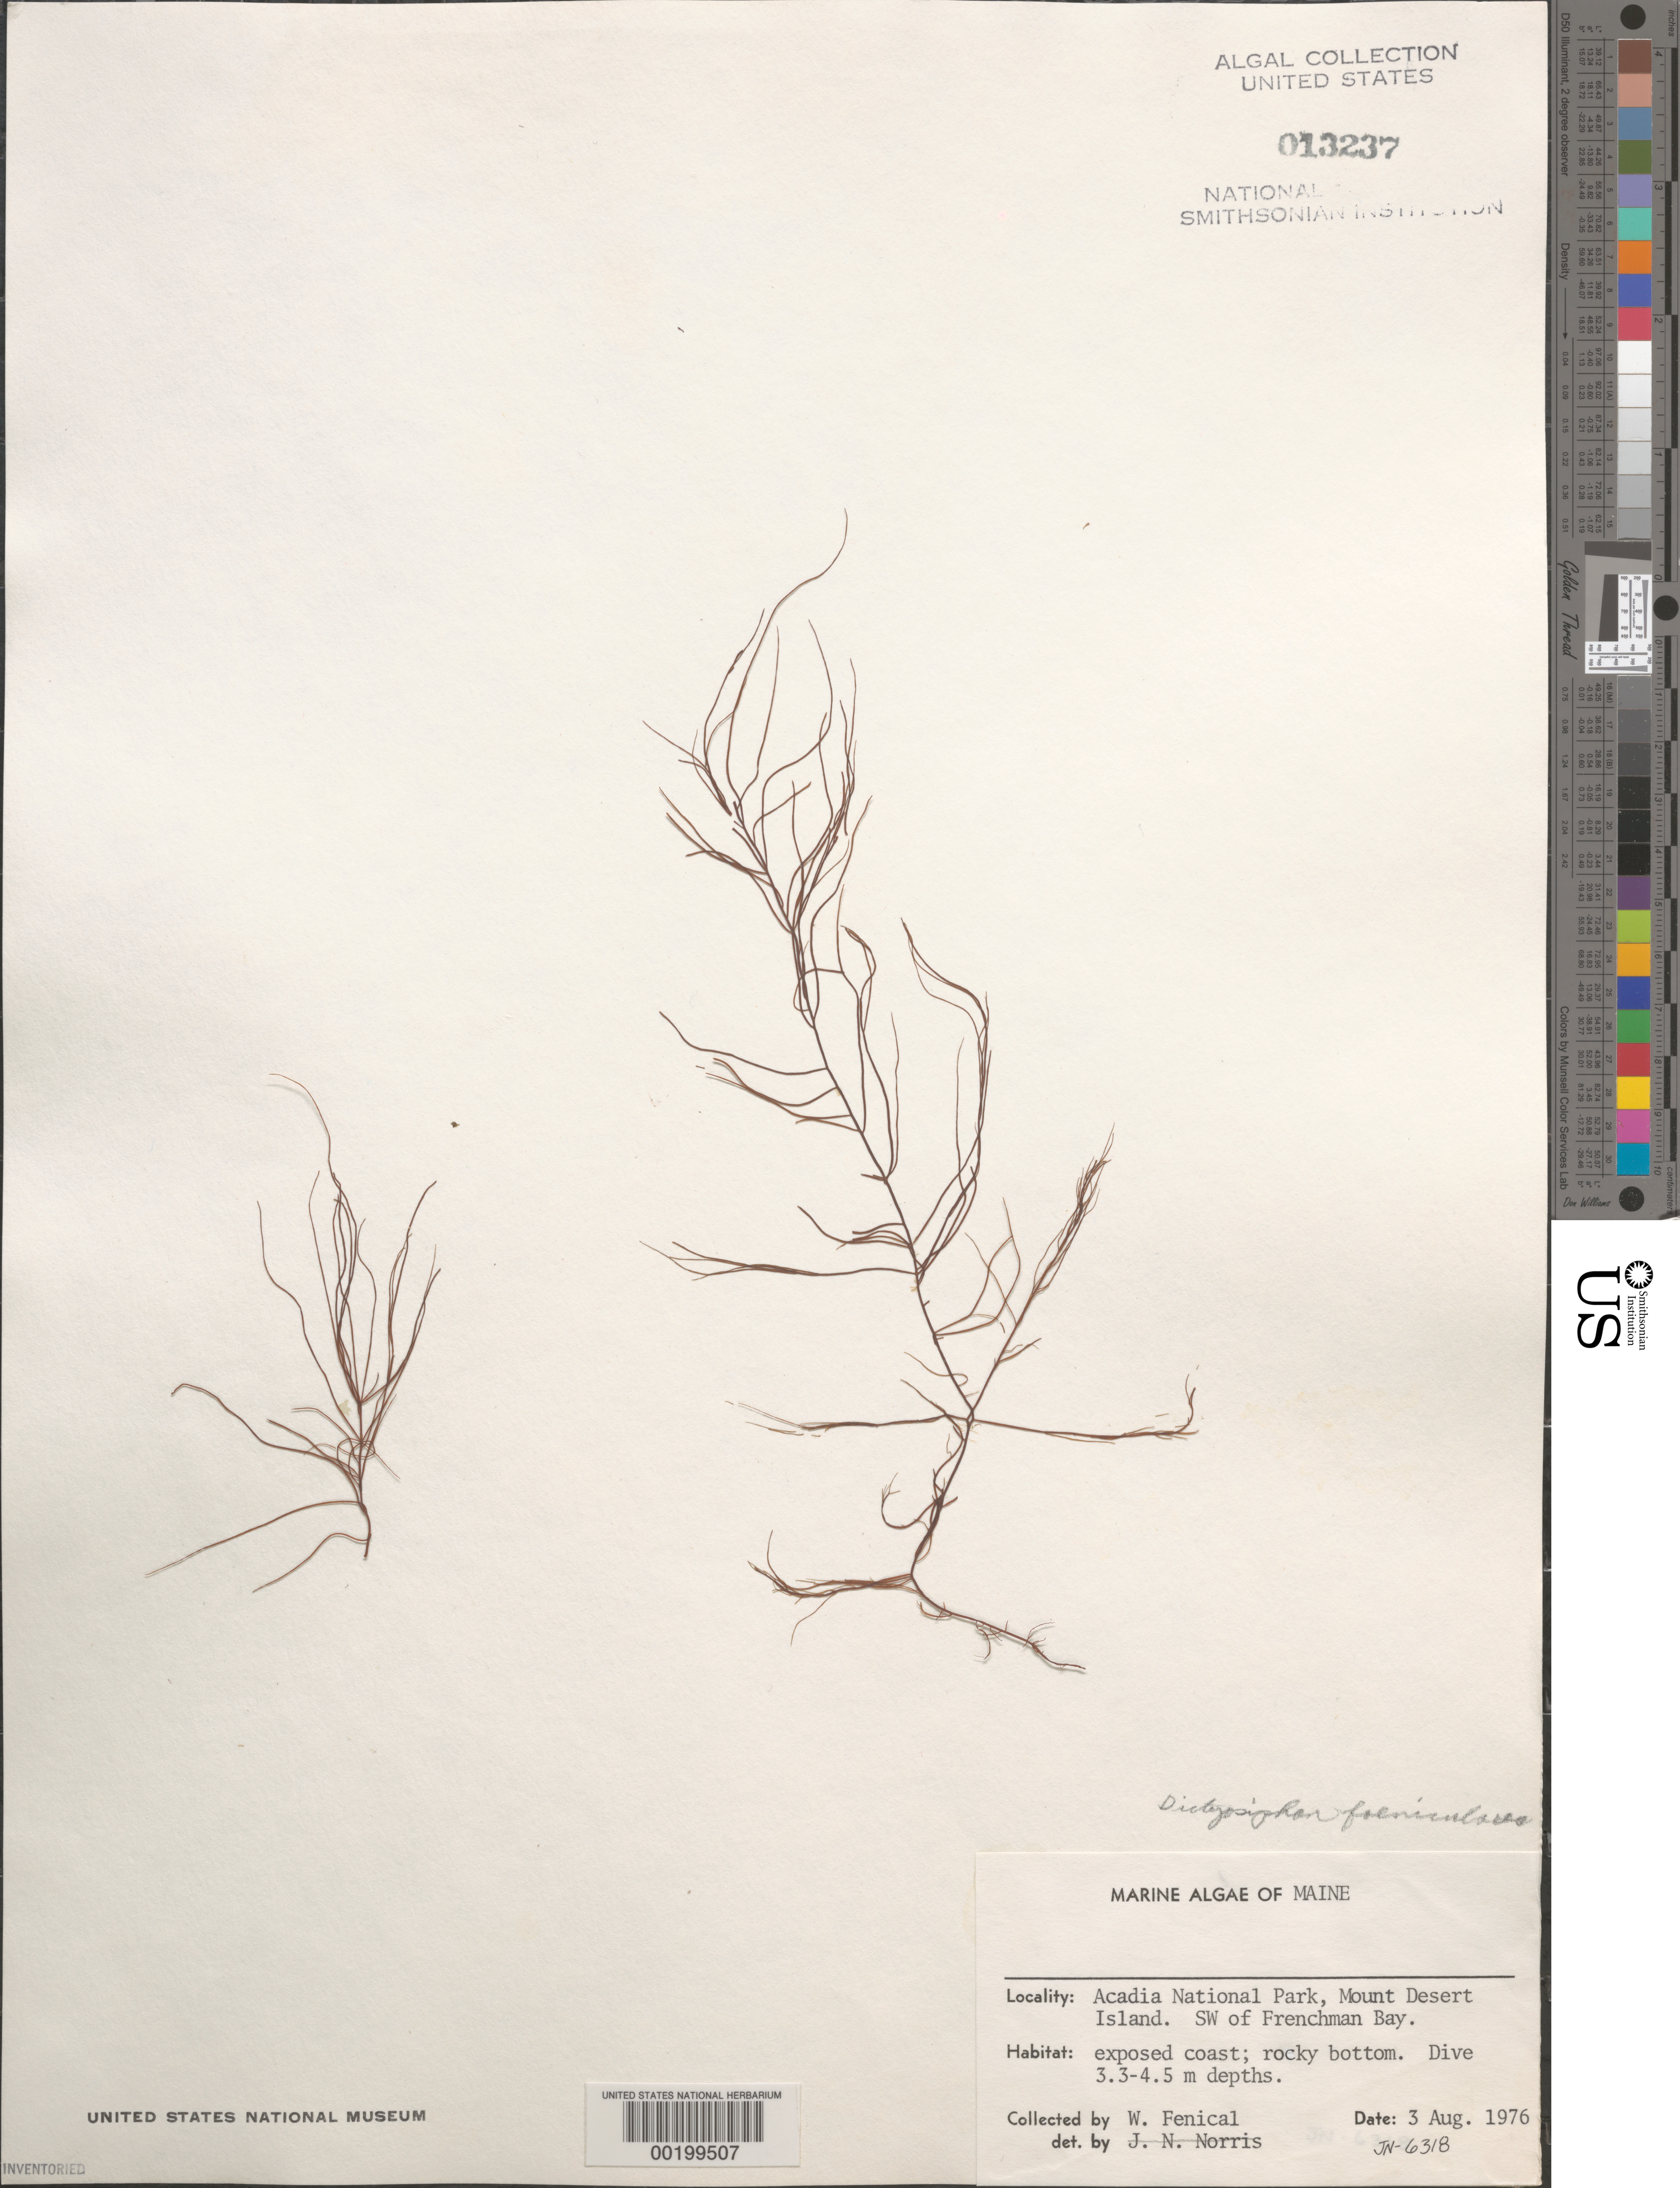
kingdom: Chromista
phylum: Ochrophyta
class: Phaeophyceae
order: Dictyosiphonales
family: Dictyosiphonaceae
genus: Dictyosiphon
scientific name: Dictyosiphon foeniculaceus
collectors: W. Fenical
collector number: Jn-6318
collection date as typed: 03 Aug 1976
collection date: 1976-08-03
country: United States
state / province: Maine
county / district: Hancock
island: Mount Desert Island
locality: Acadia National Park, southwest of Frenchman Bay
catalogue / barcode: US 13237